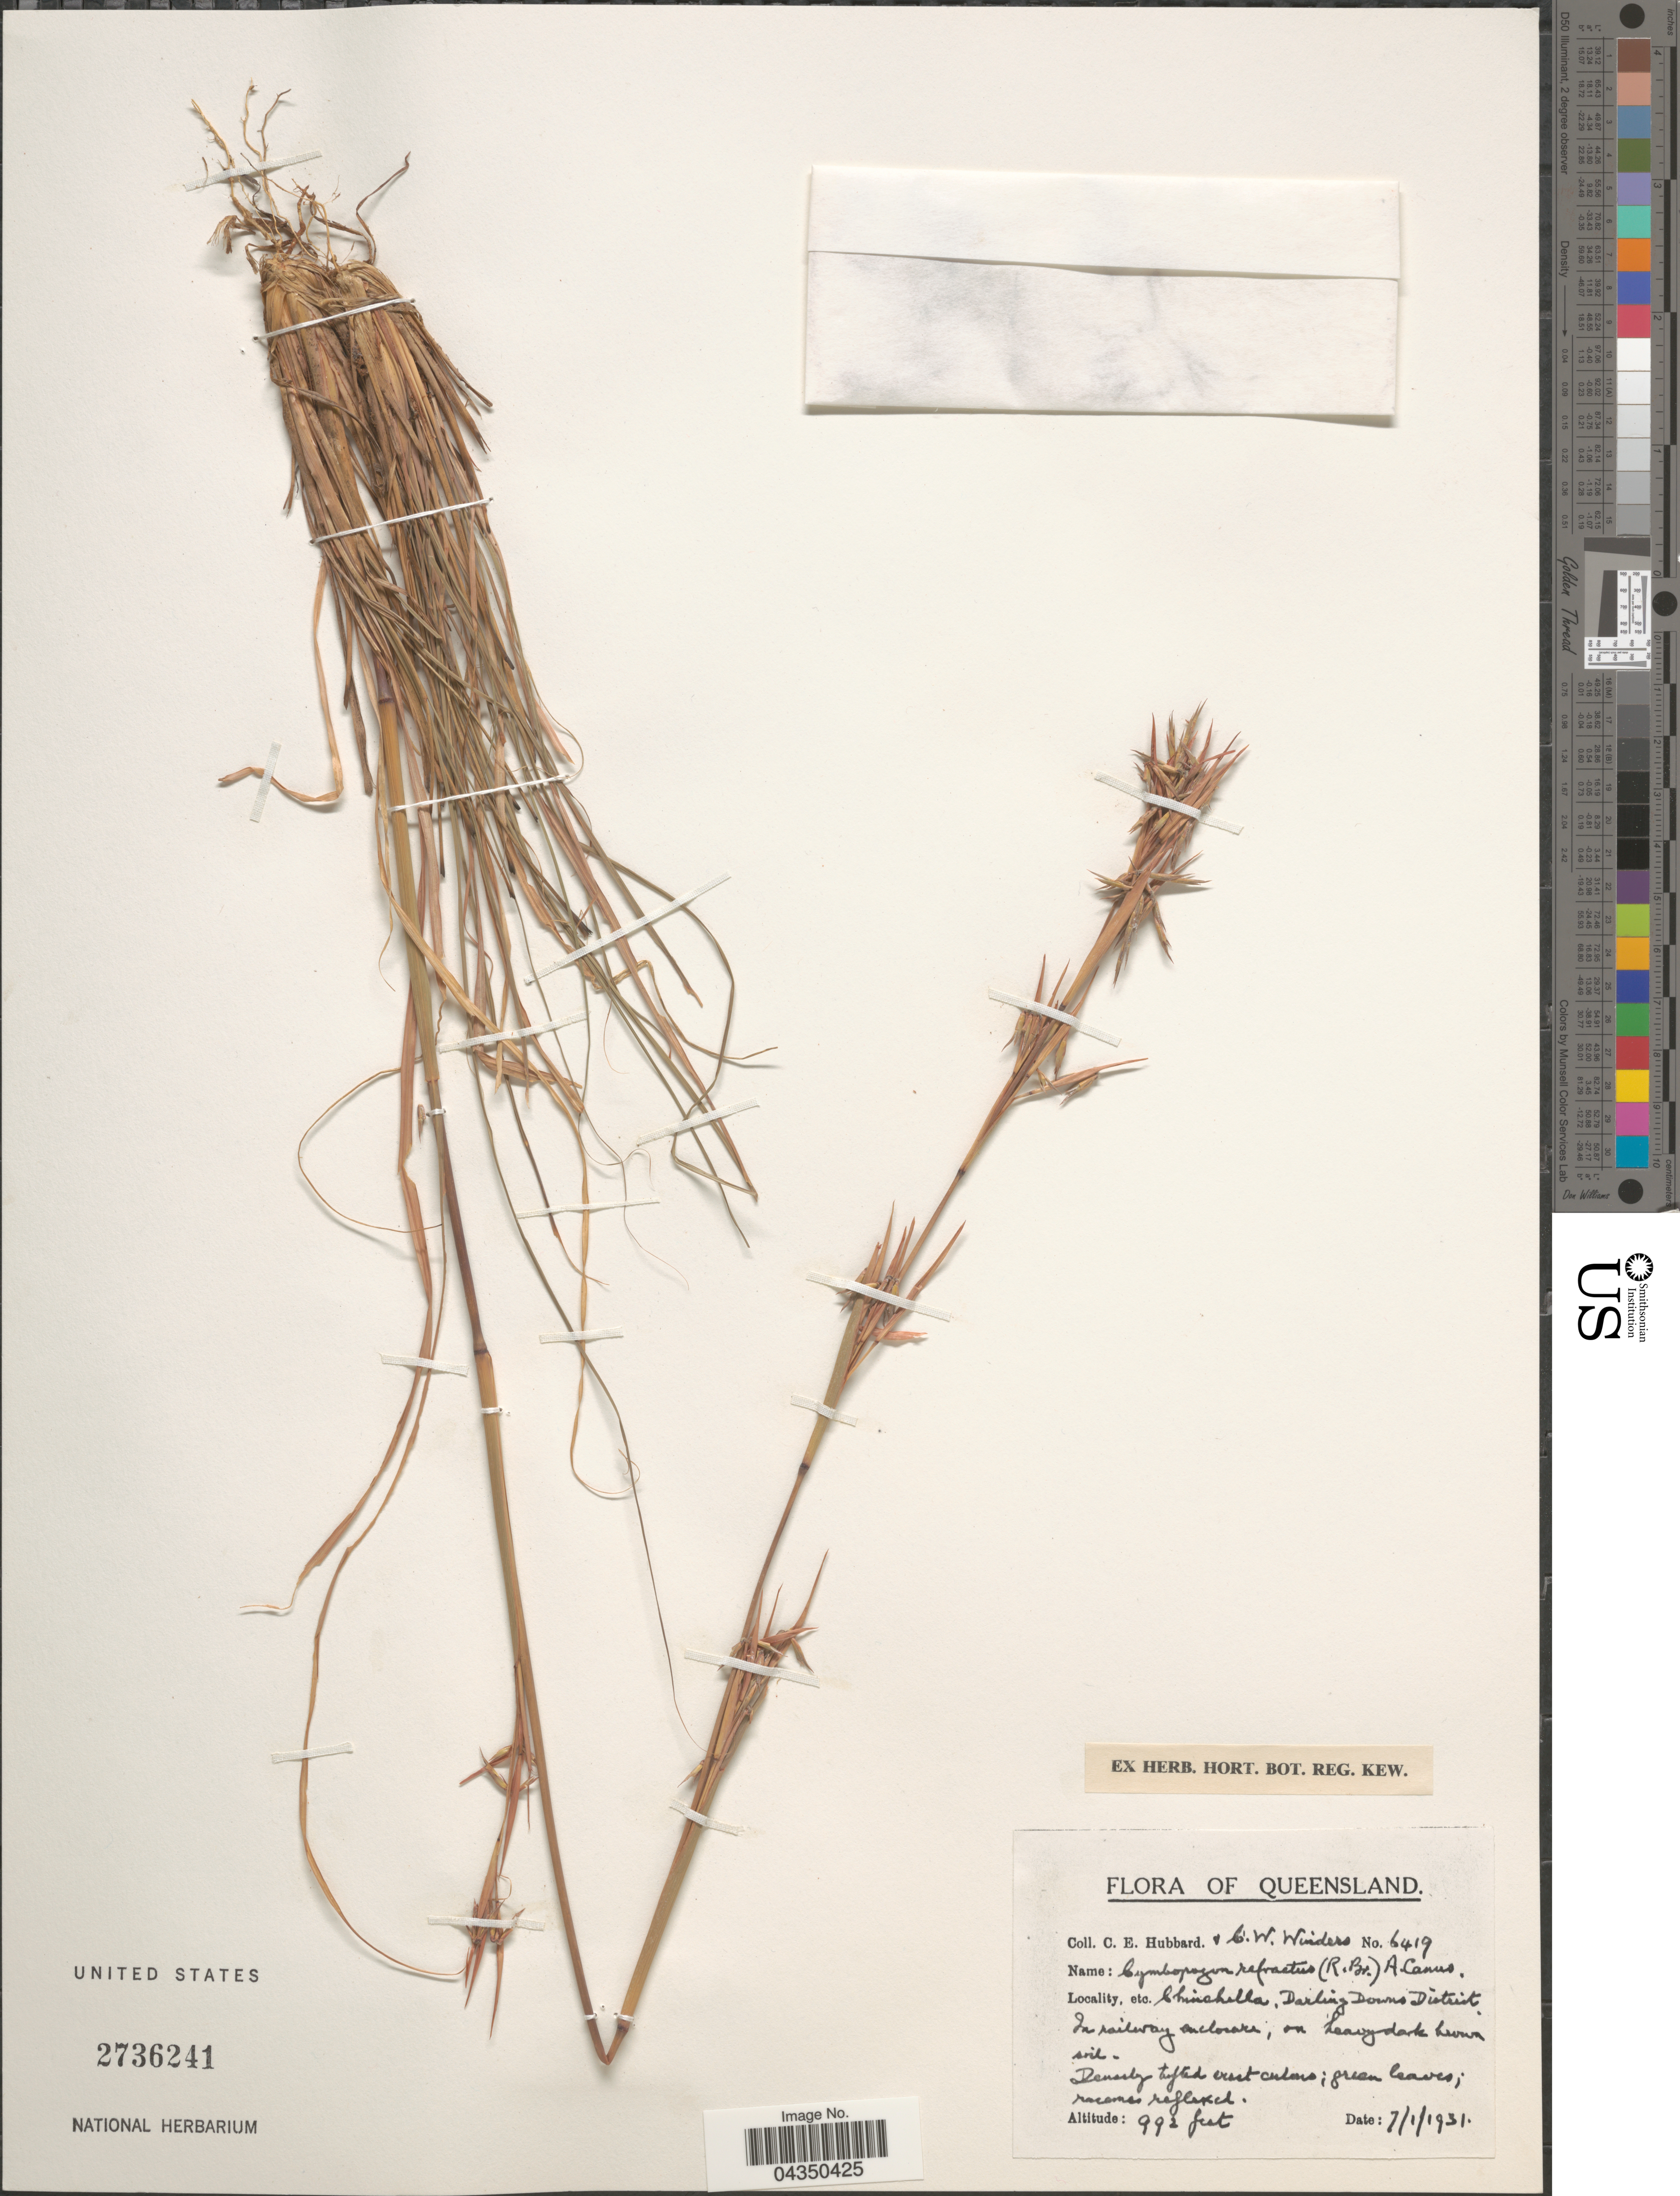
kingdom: Plantae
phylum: Tracheophyta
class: Liliopsida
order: Poales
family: Poaceae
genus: Cymbopogon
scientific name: Cymbopogon refractus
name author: (R. Br.) A. Camus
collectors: C. E. Hubbard & C. Winders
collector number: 6419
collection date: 1931-01-07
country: Australia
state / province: Queensland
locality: Chinchella, Darling Downs District.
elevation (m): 302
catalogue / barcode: US 2736241